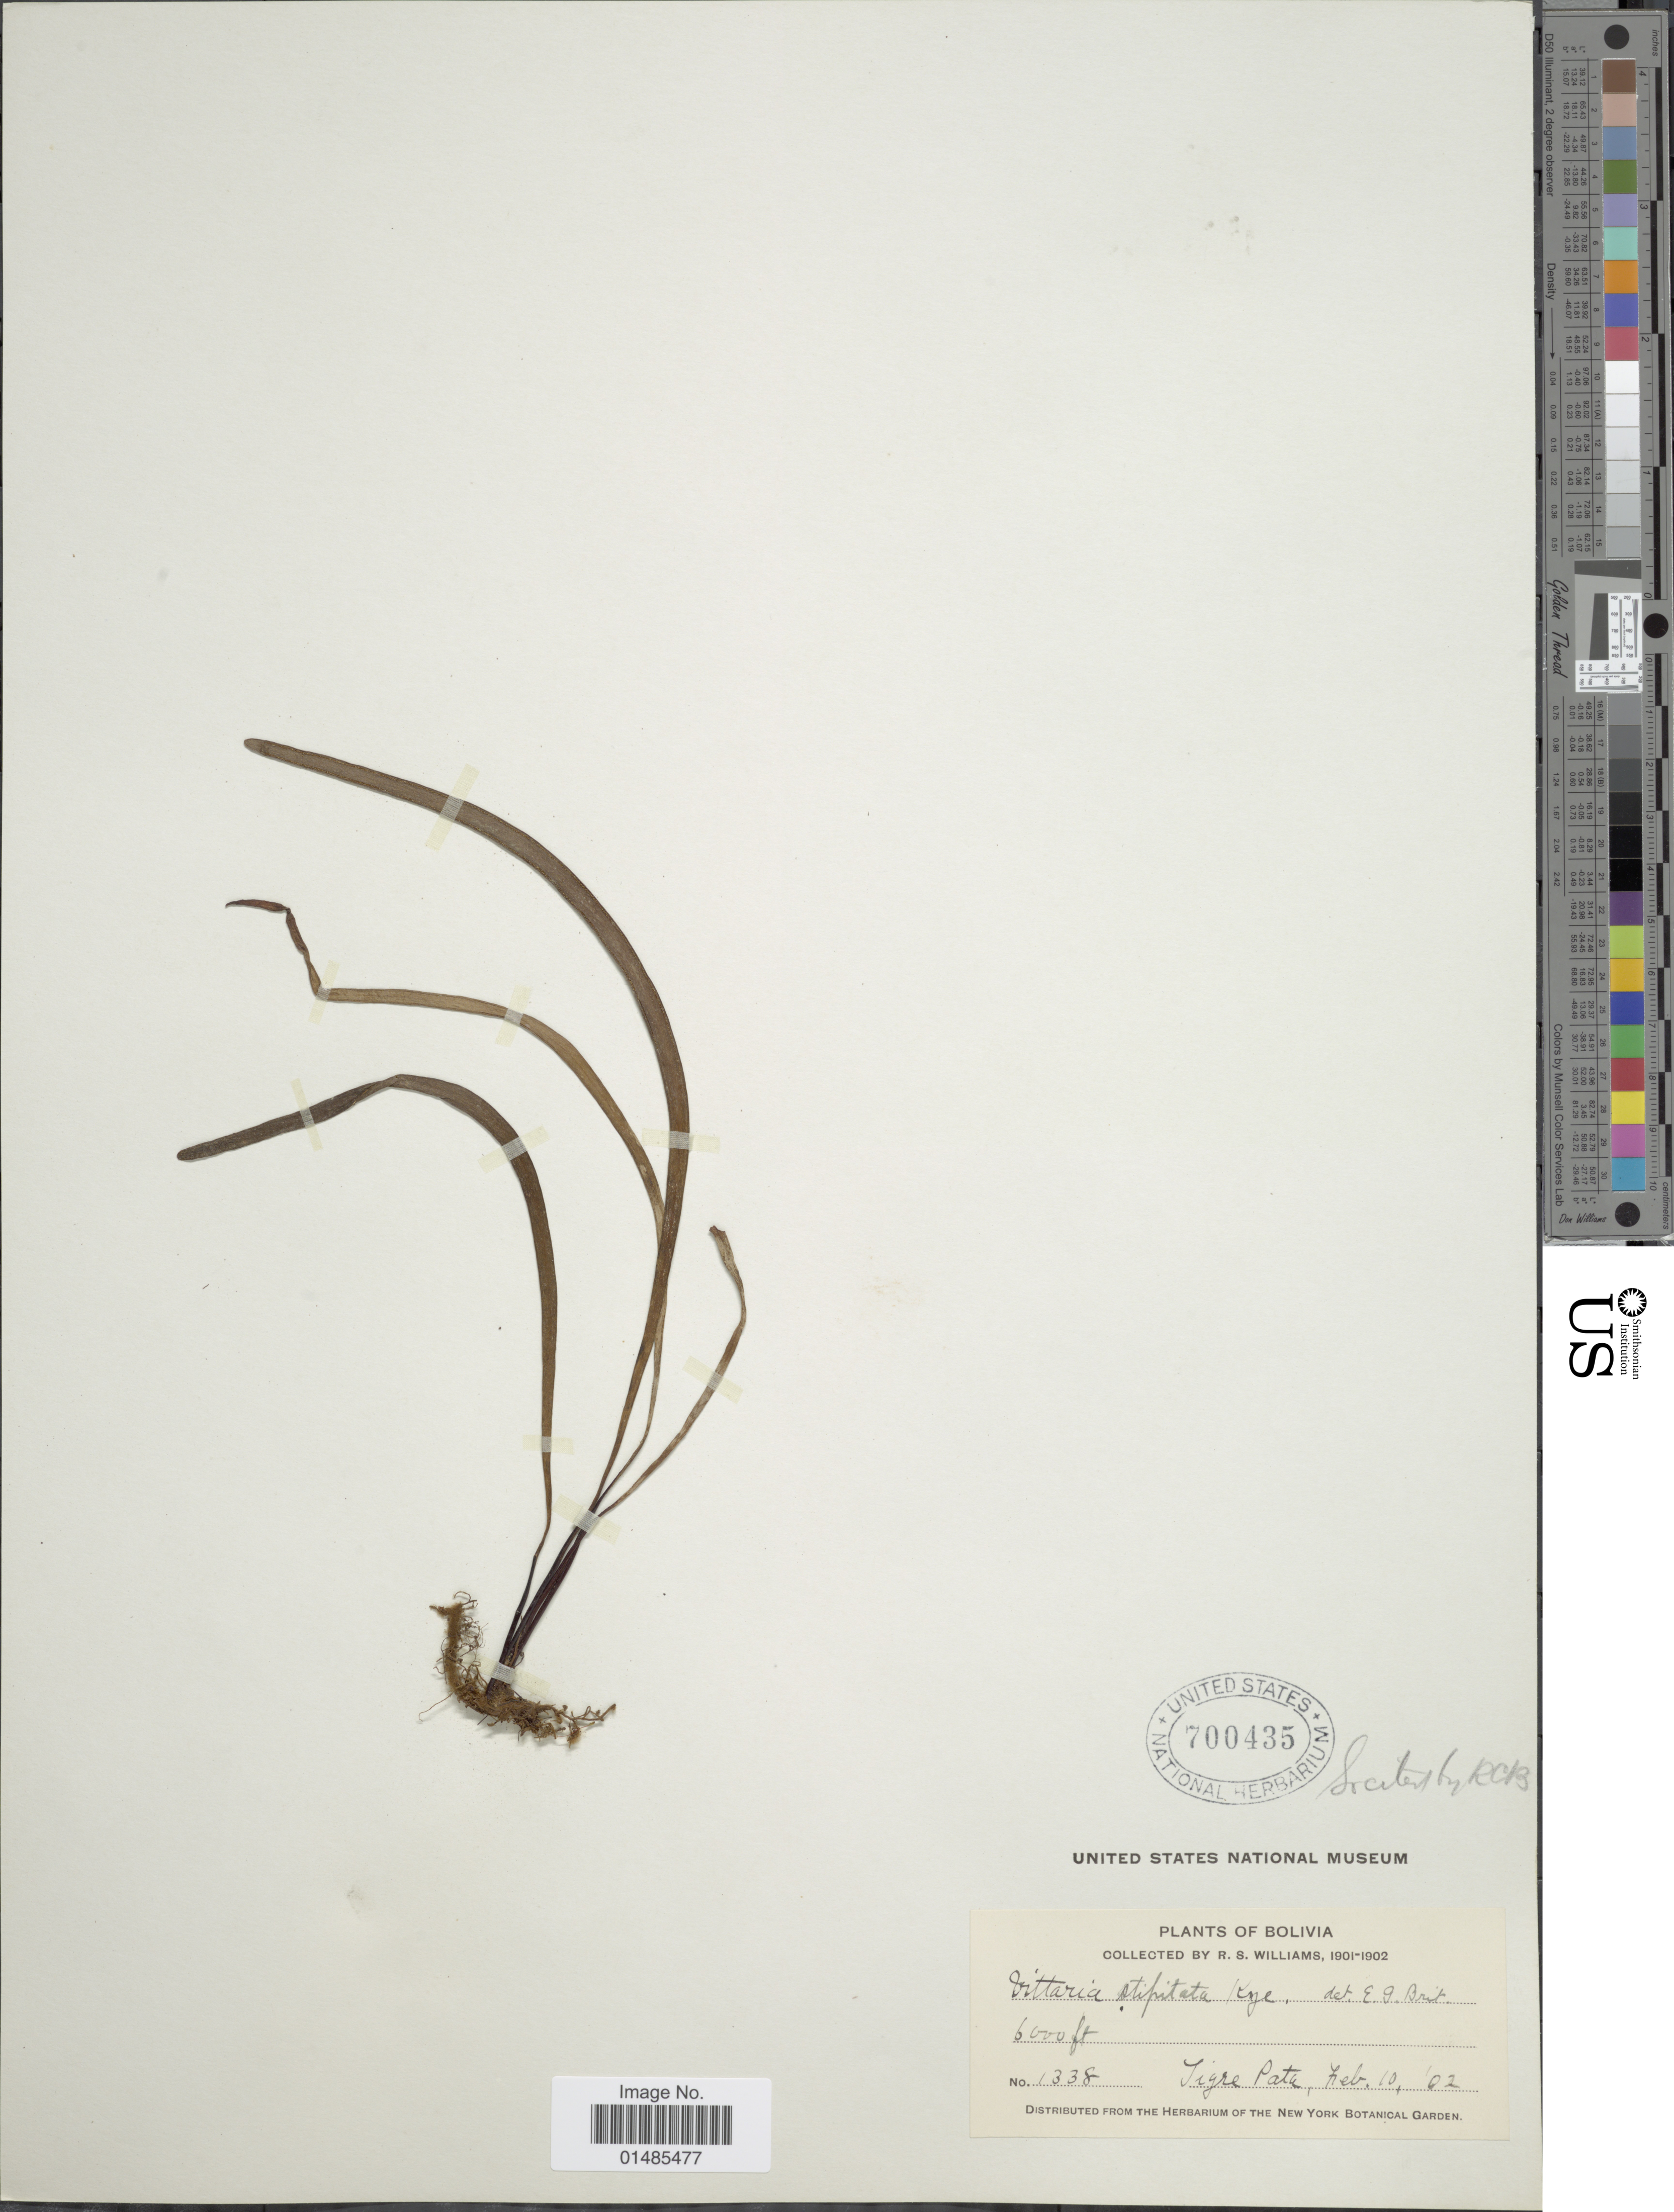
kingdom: Plantae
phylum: Tracheophyta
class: Polypodiopsida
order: Polypodiales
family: Pteridaceae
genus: Radiovittaria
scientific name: Radiovittaria stipitata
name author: (Kunze) E.H. Crane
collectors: R. S. Williams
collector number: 1338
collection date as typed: Feb. 10, '02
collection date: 1902-02-10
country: Bolivia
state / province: La Paz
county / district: Franz Tamayo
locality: Tigre Pata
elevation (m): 1829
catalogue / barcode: US 700435